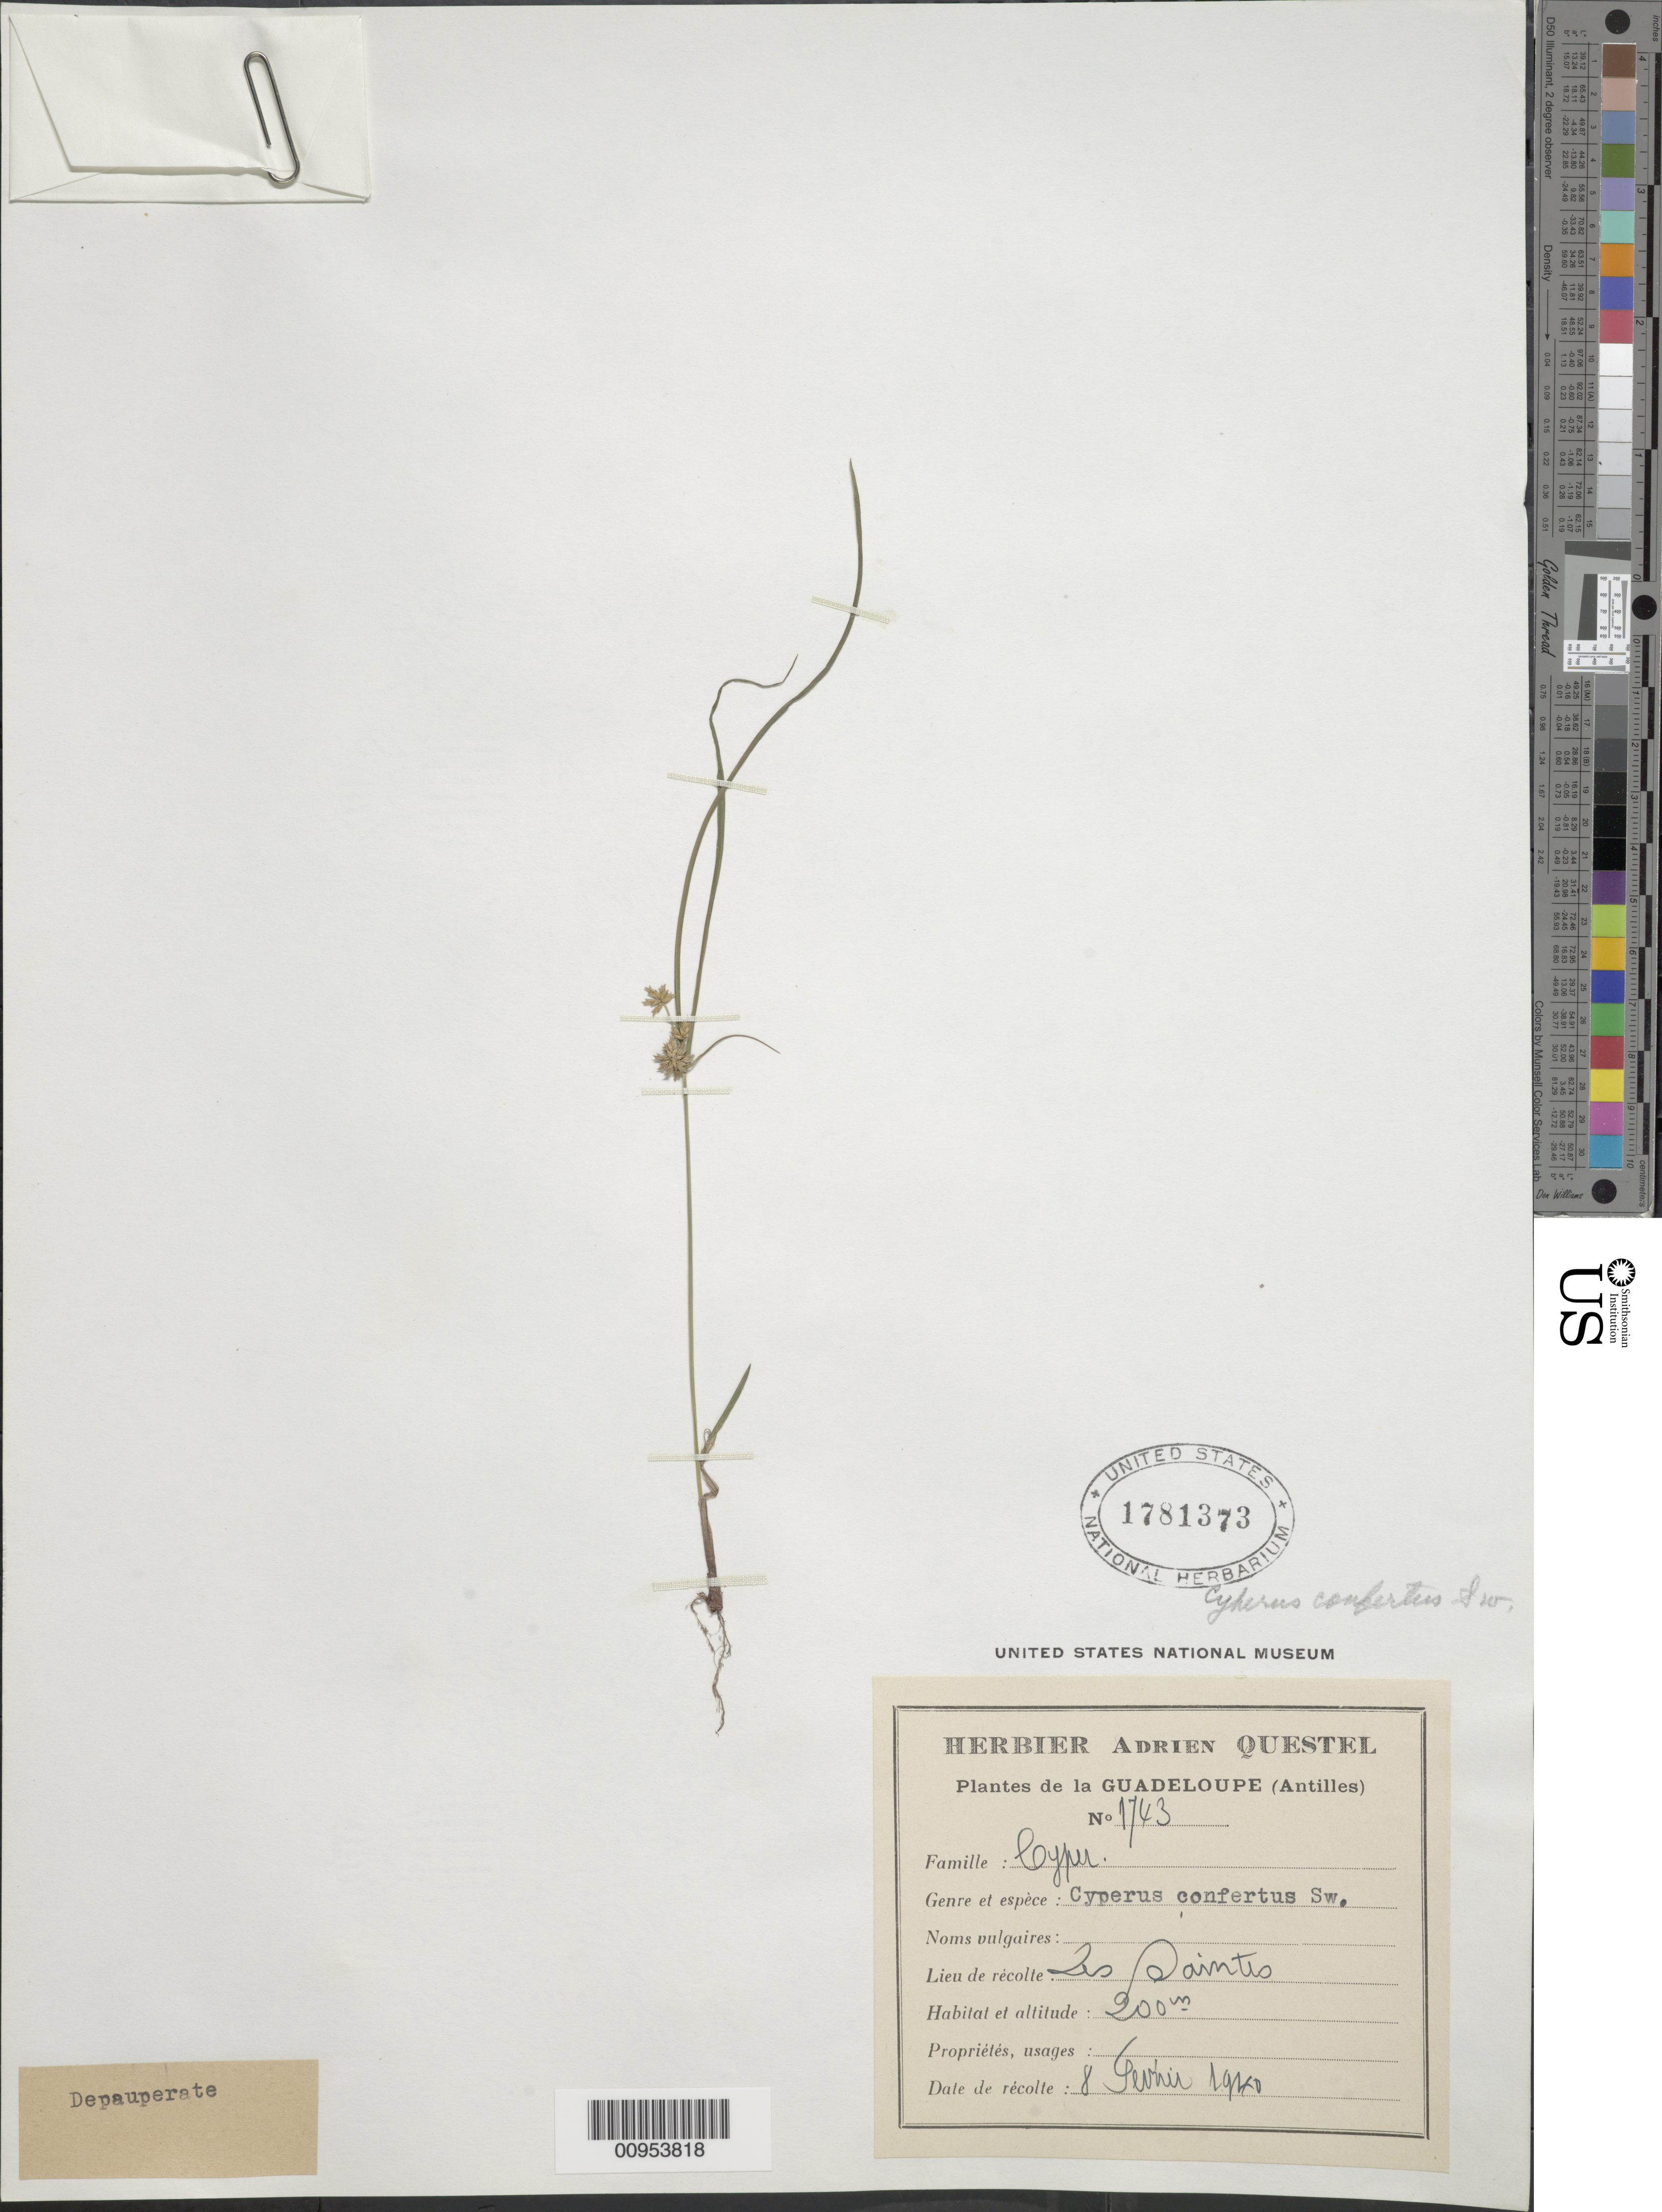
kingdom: Plantae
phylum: Tracheophyta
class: Liliopsida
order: Poales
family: Cyperaceae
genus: Cyperus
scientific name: Cyperus confertus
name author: Sw.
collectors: A. Questel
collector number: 1743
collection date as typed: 08 Feb 1940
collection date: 1940-02-08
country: Guadeloupe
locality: Les Saintes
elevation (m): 200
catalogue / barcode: US 1781373